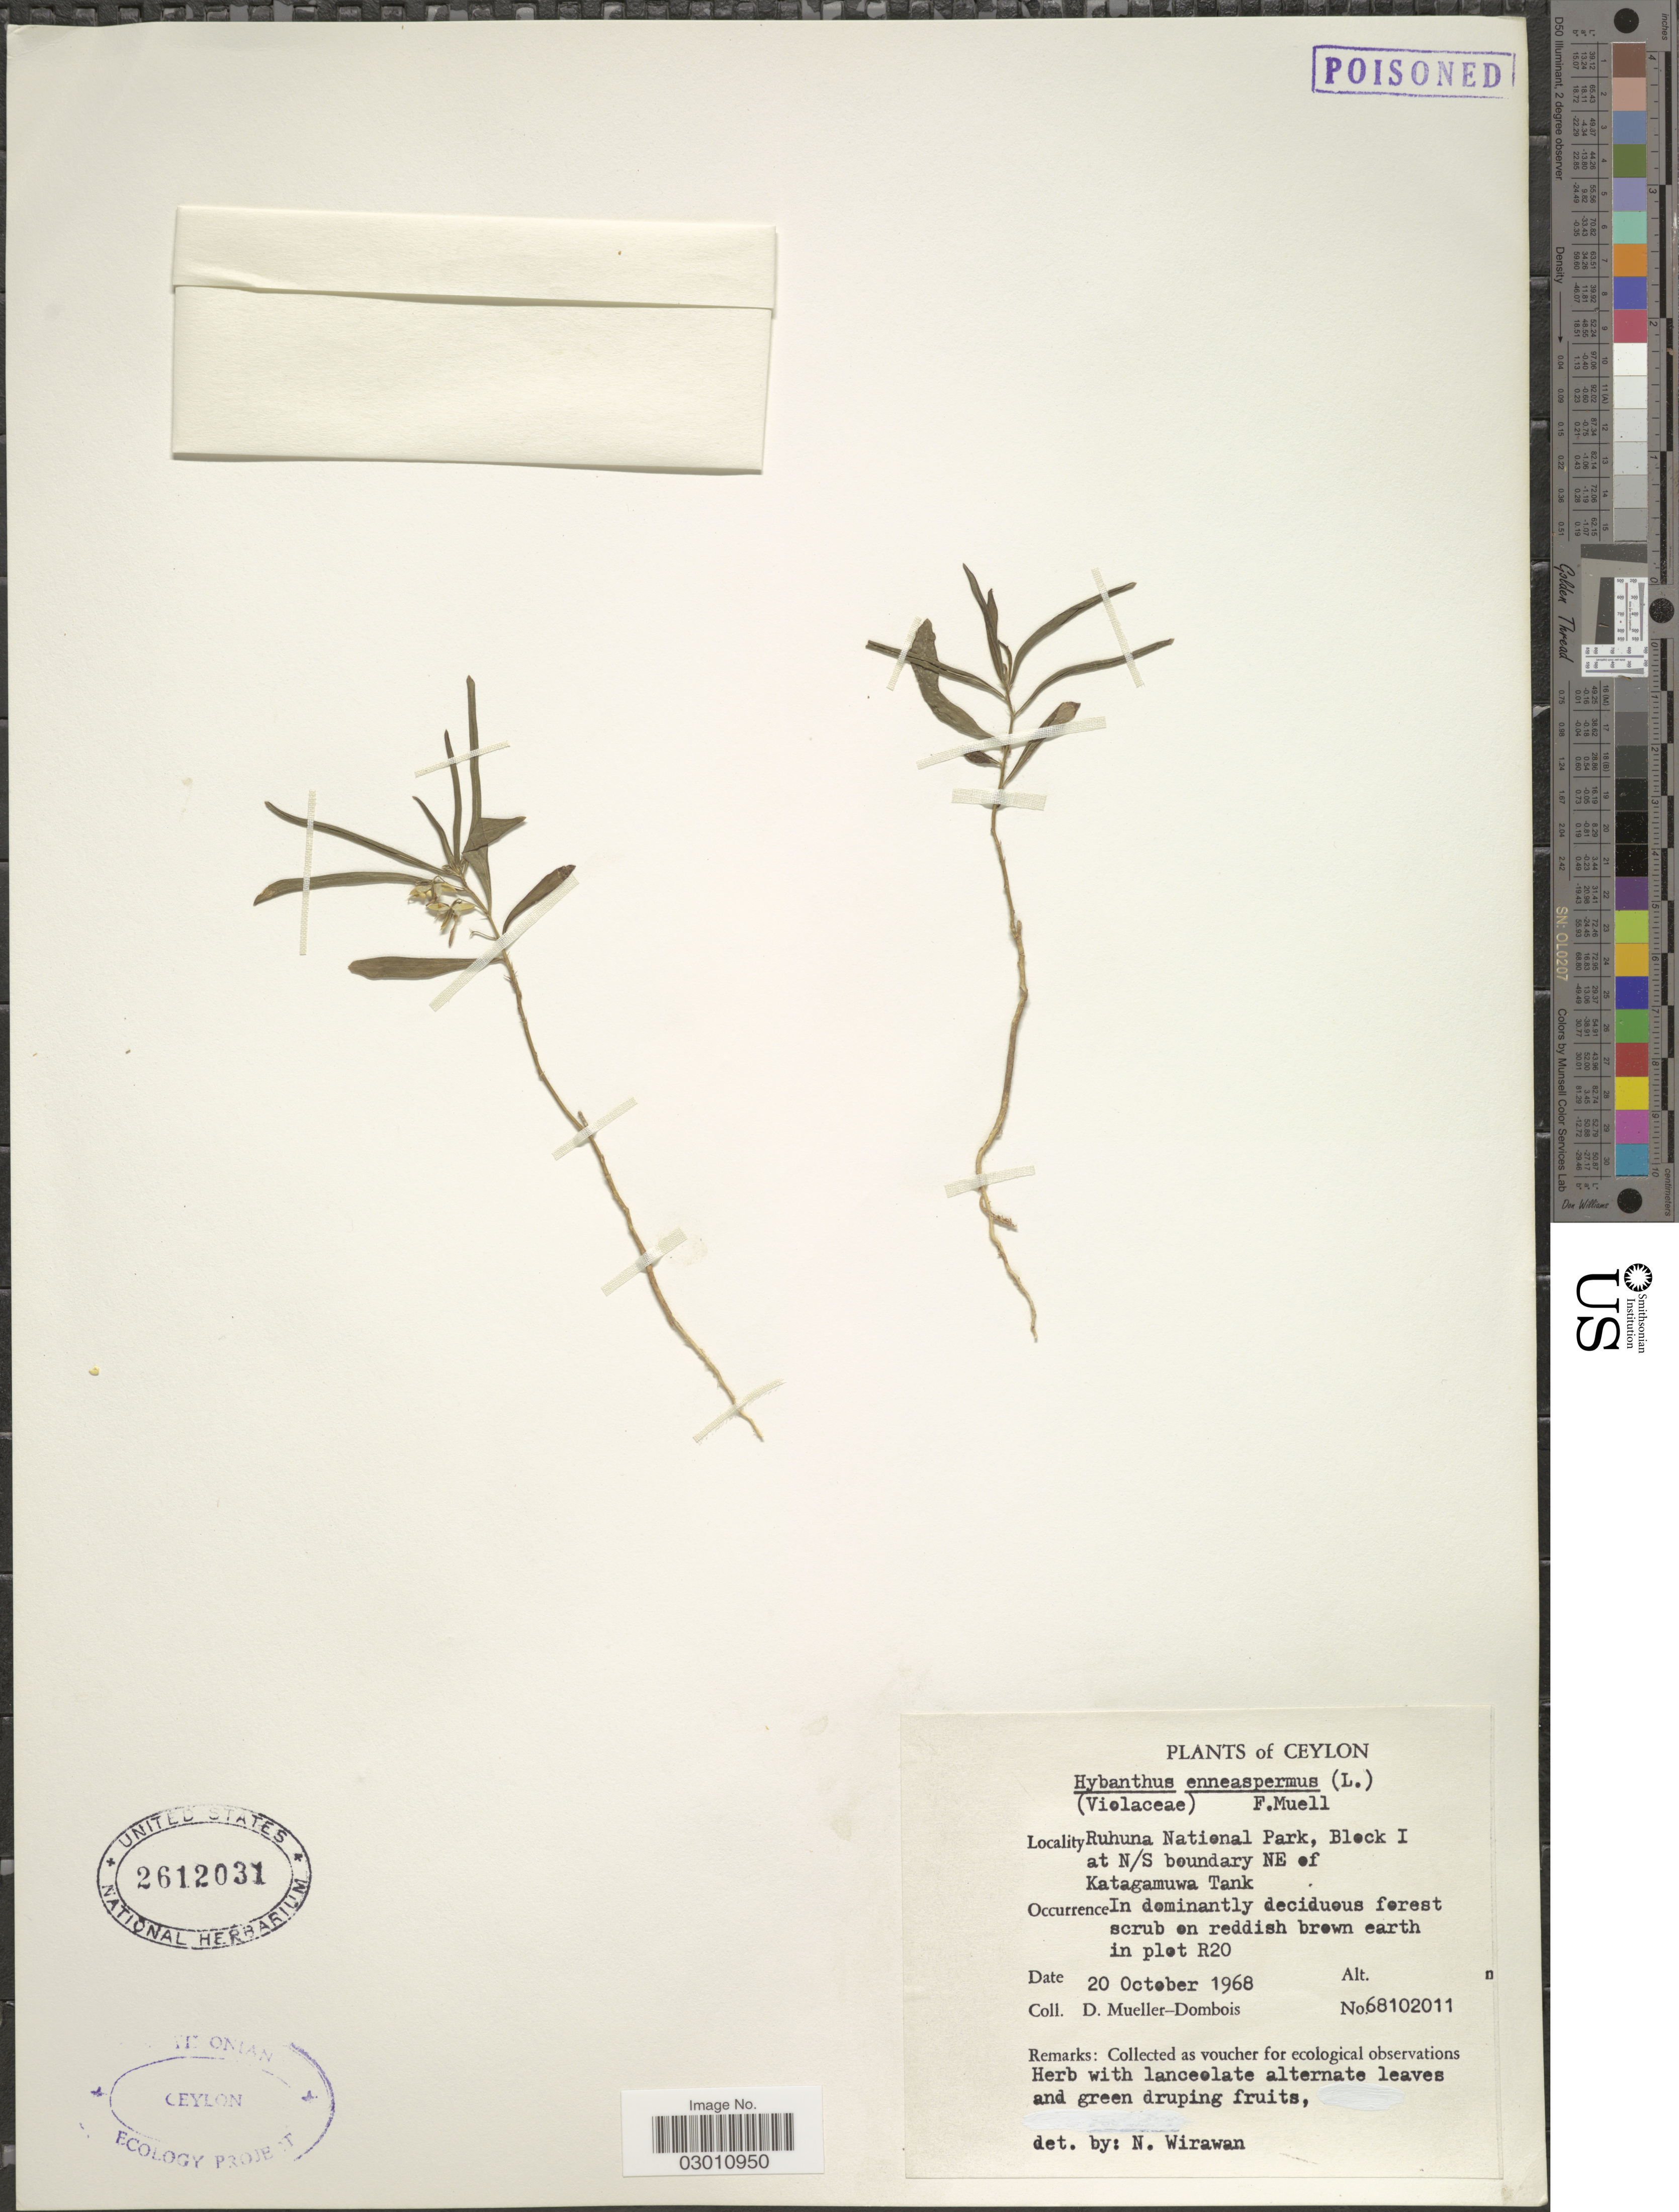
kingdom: Plantae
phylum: Tracheophyta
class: Magnoliopsida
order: Malpighiales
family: Violaceae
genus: Pigea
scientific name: Pigea enneasperma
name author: (L.) P.I. Forst.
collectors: D. Mueller-Dombois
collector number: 68102011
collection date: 1968-10-22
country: Sri Lanka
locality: Ceylon. Ruhuna National Park, Block I at N/S boundary NE of Katagamuwa Tank. In dominantly deciduous forest scrub on reddish brown earth in plot R20.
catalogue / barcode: US 2612031